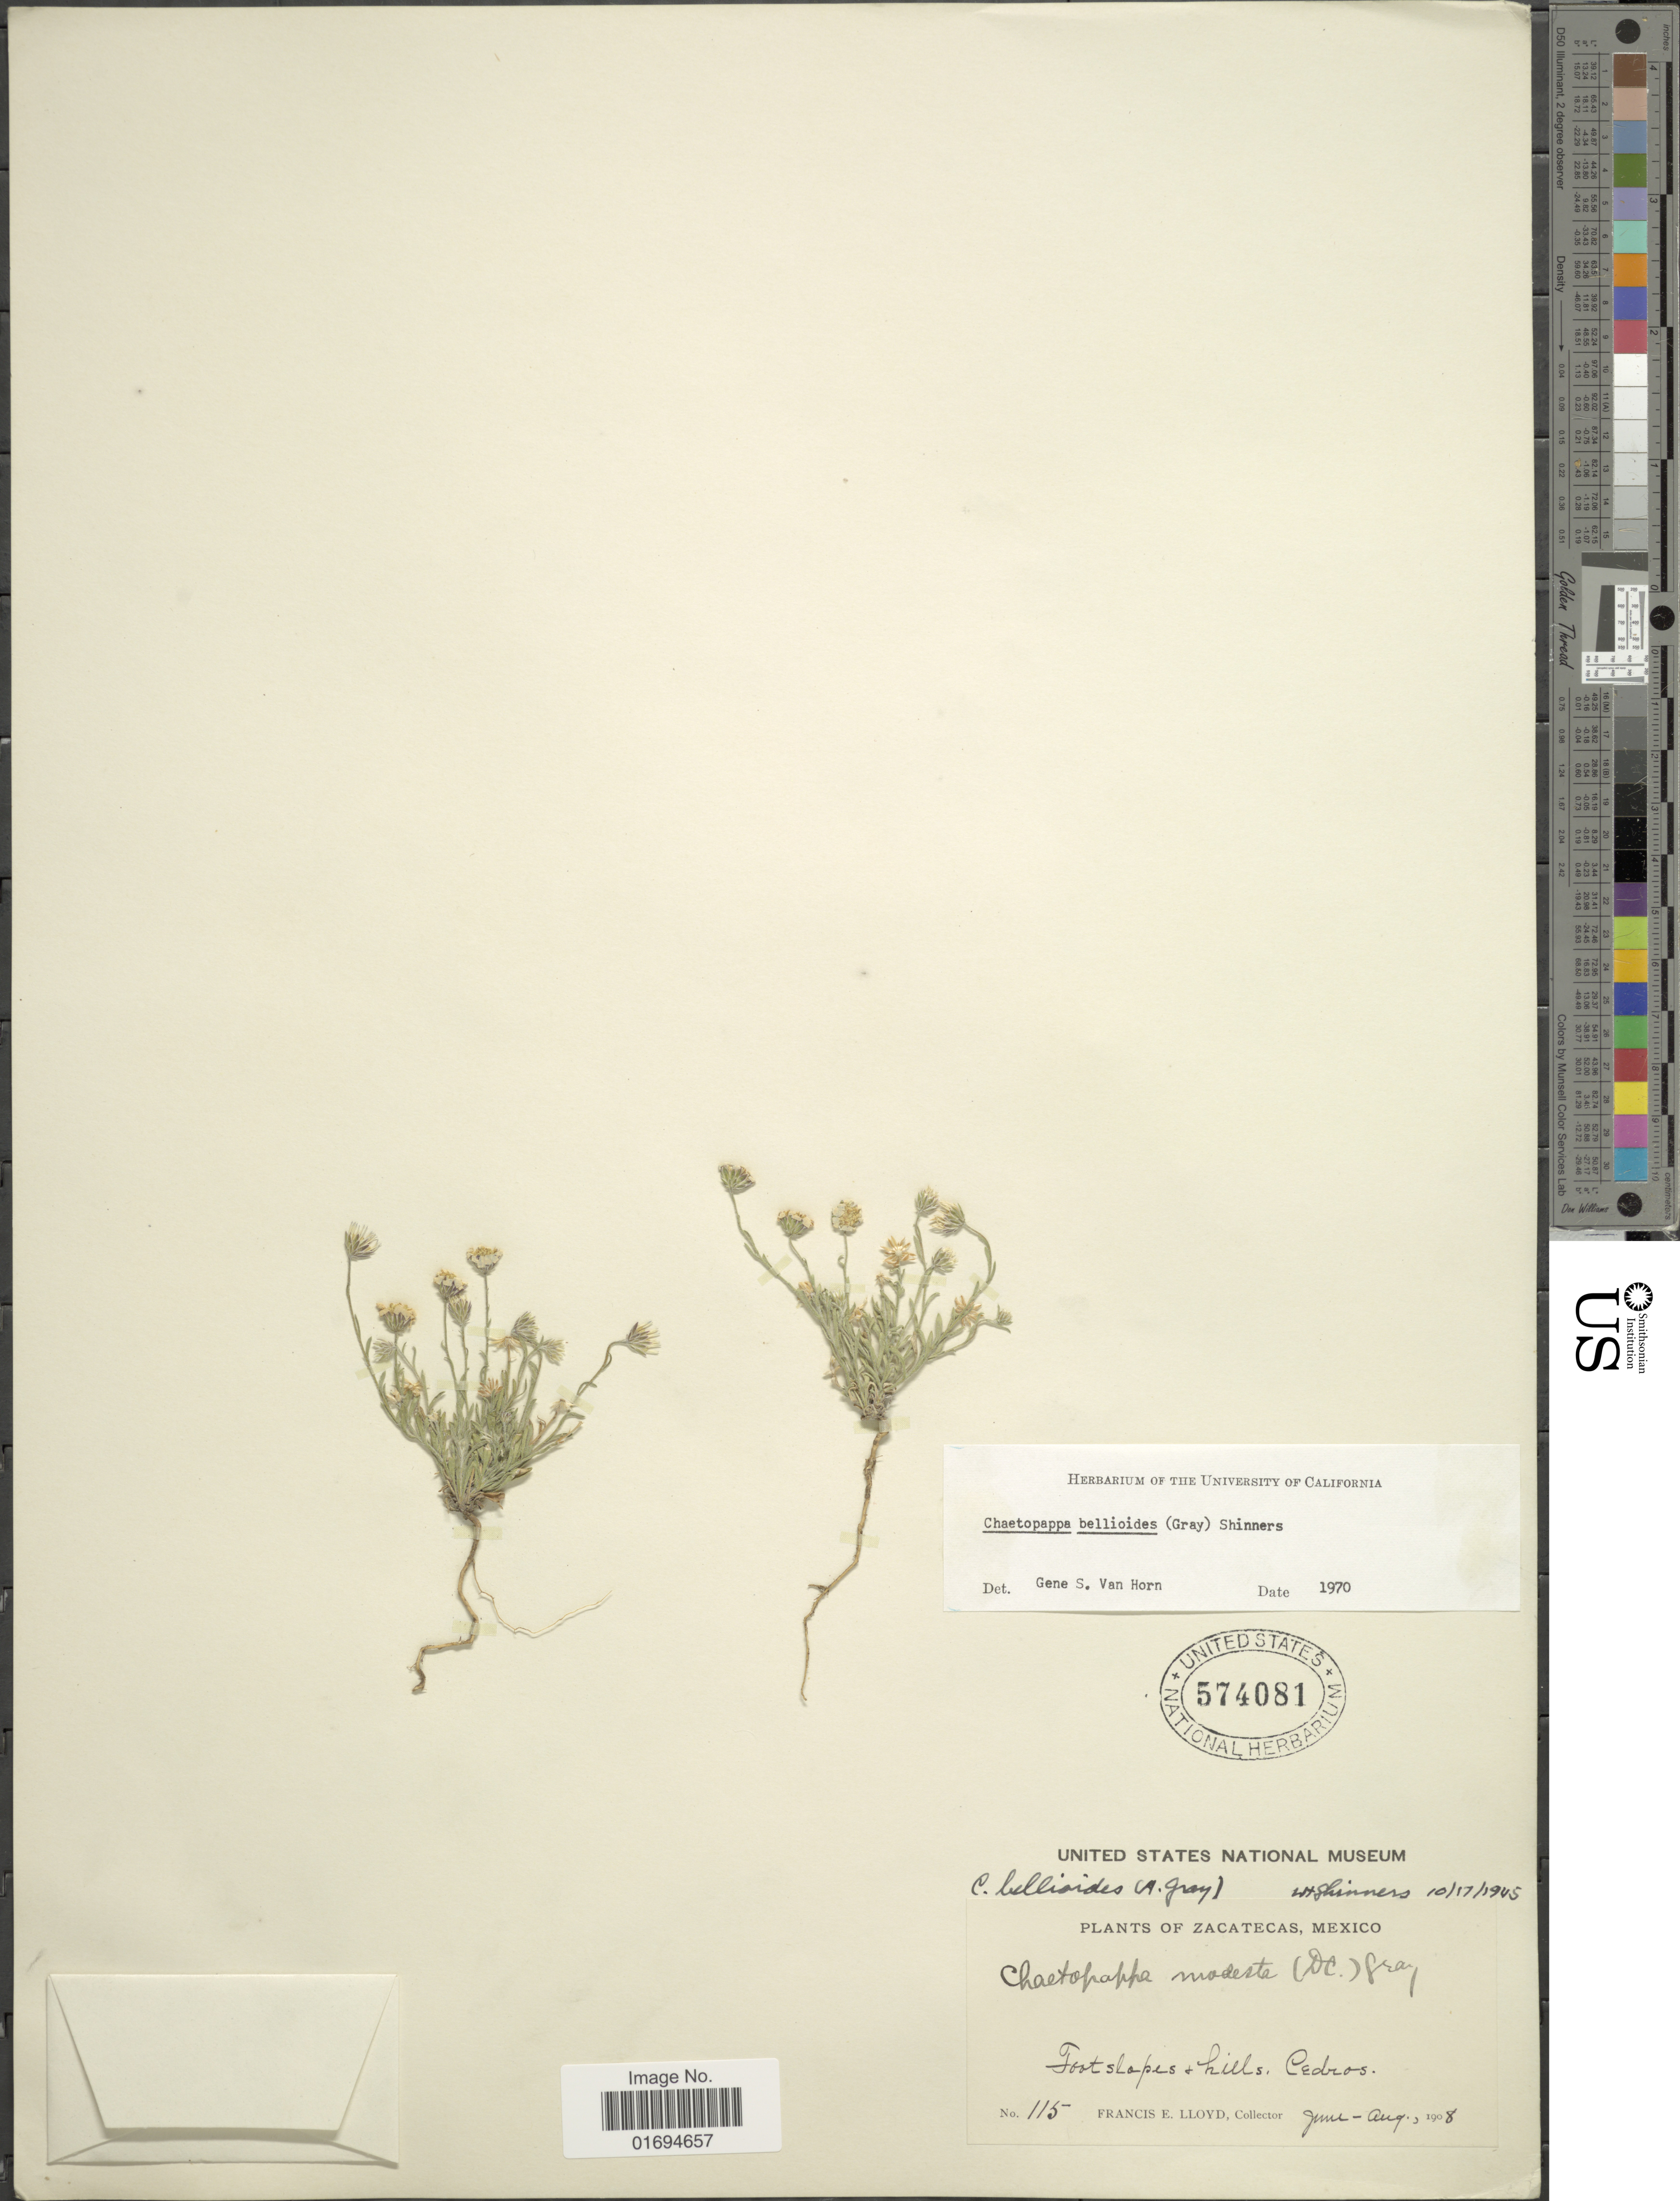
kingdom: Plantae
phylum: Tracheophyta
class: Magnoliopsida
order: Asterales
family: Asteraceae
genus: Chaetopappa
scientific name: Chaetopappa bellioides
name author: (A. Gray) Shinners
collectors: Lloyd, C. E.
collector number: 115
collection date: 1908-06/1908-08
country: Mexico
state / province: Zacatecas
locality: Footslopes & hills, Cedros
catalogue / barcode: US 574081